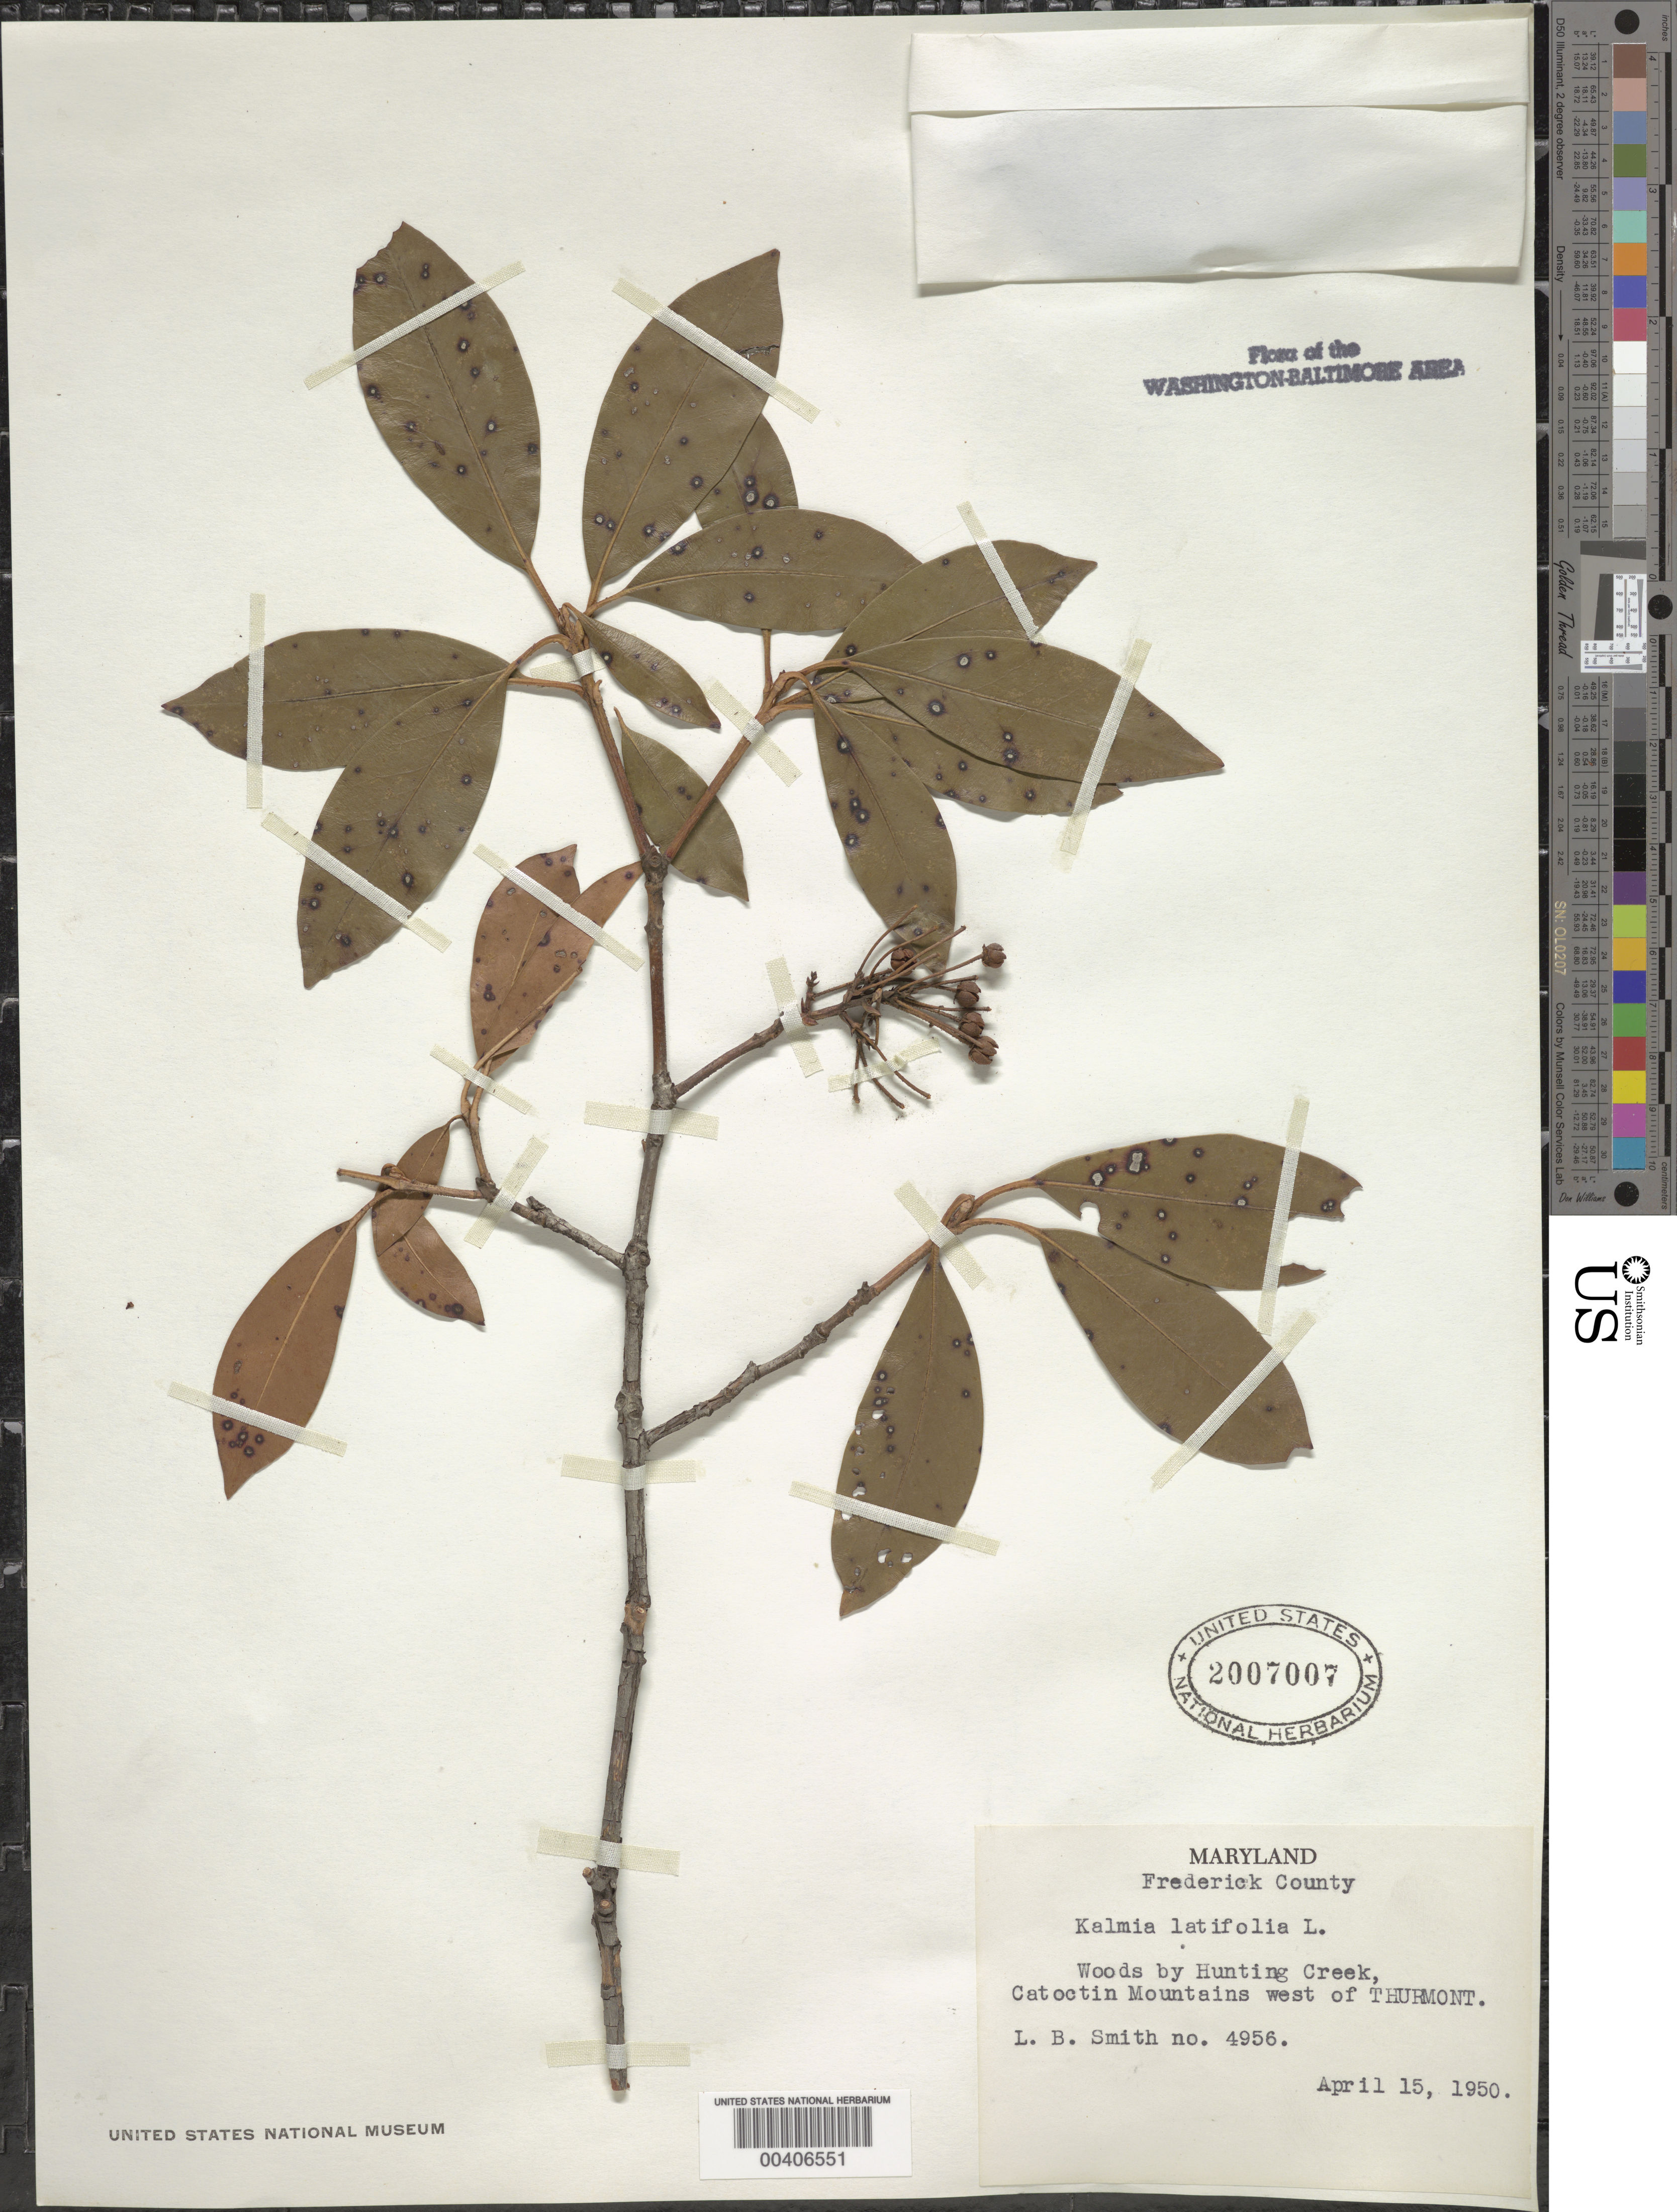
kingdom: Plantae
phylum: Tracheophyta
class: Magnoliopsida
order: Ericales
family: Ericaceae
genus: Kalmia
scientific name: Kalmia latifolia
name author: L.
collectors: L. Smith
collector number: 4956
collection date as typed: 15 Apr 1950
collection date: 1950-04-15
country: United States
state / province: Maryland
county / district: Frederick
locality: Hunting Creek, Catoctin Mountains, west of Thurmont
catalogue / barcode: US 2007007